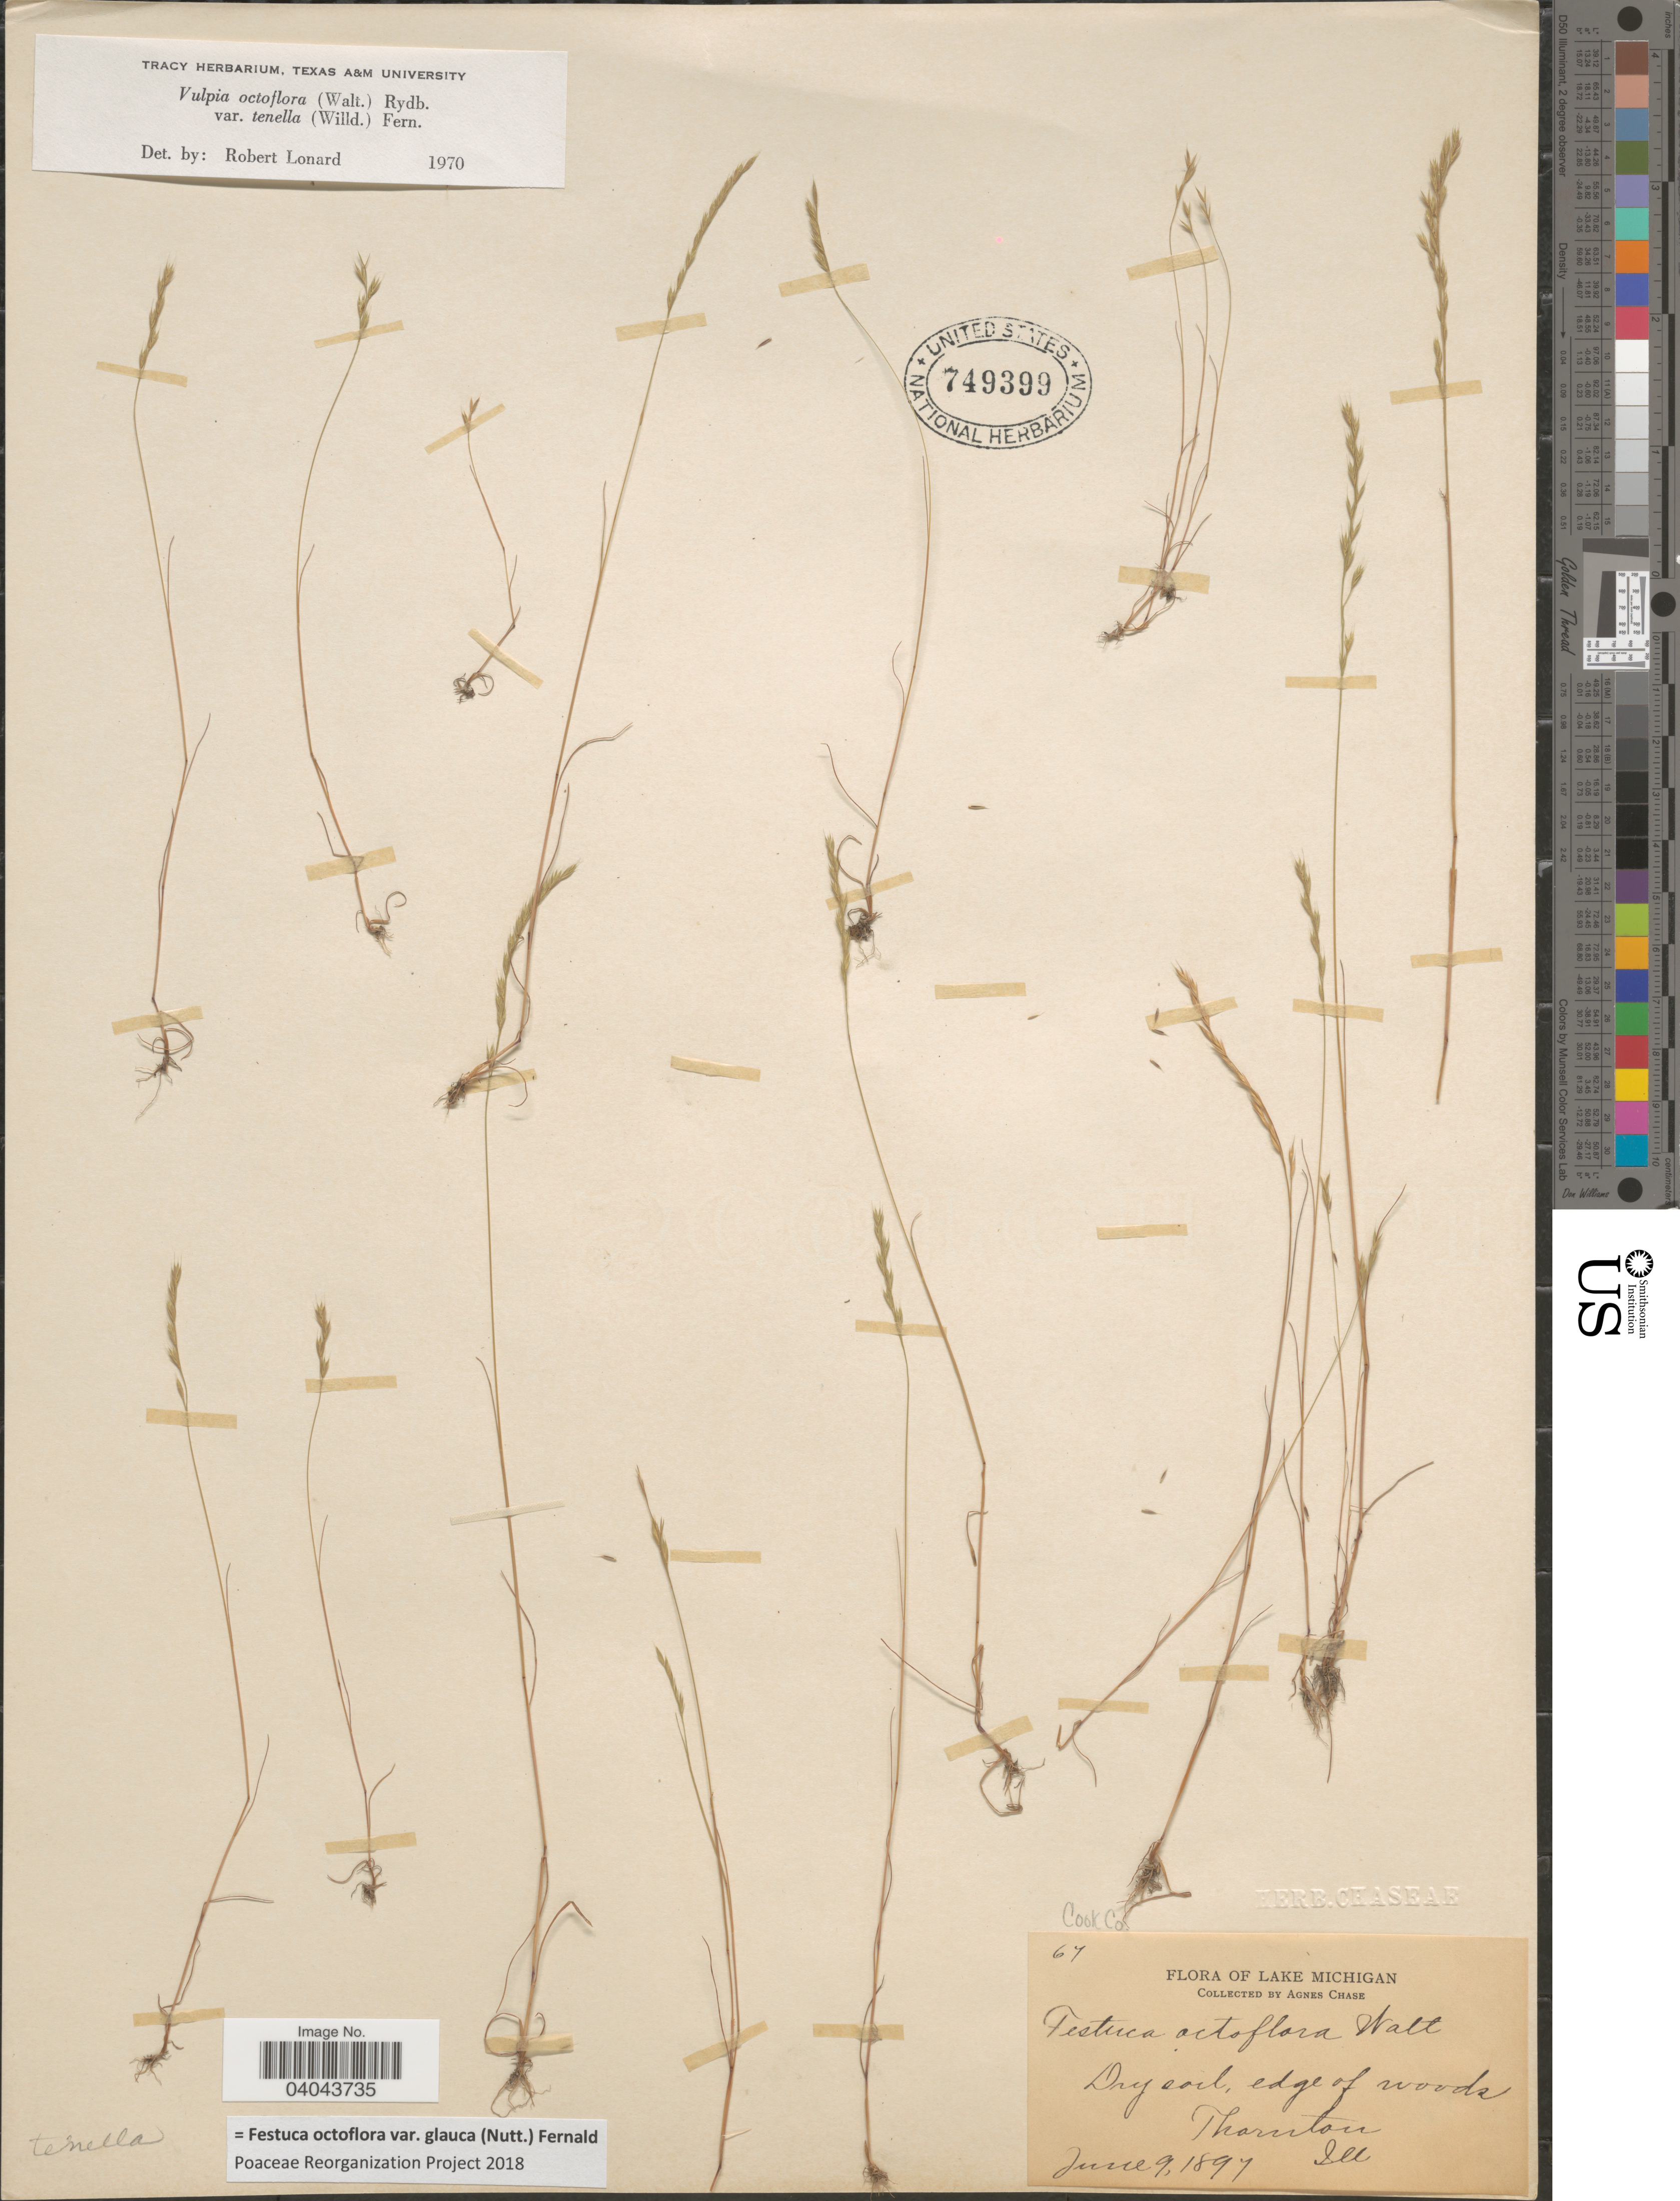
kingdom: Plantae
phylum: Tracheophyta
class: Liliopsida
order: Poales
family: Poaceae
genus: Festuca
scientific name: Festuca octoflora var. glauca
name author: (Nutt.) Fernald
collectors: A. Chase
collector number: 67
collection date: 1897-06-09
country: United States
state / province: Illinois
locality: Cook Co. Lake Michigan. Thornton.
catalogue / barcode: US 749399